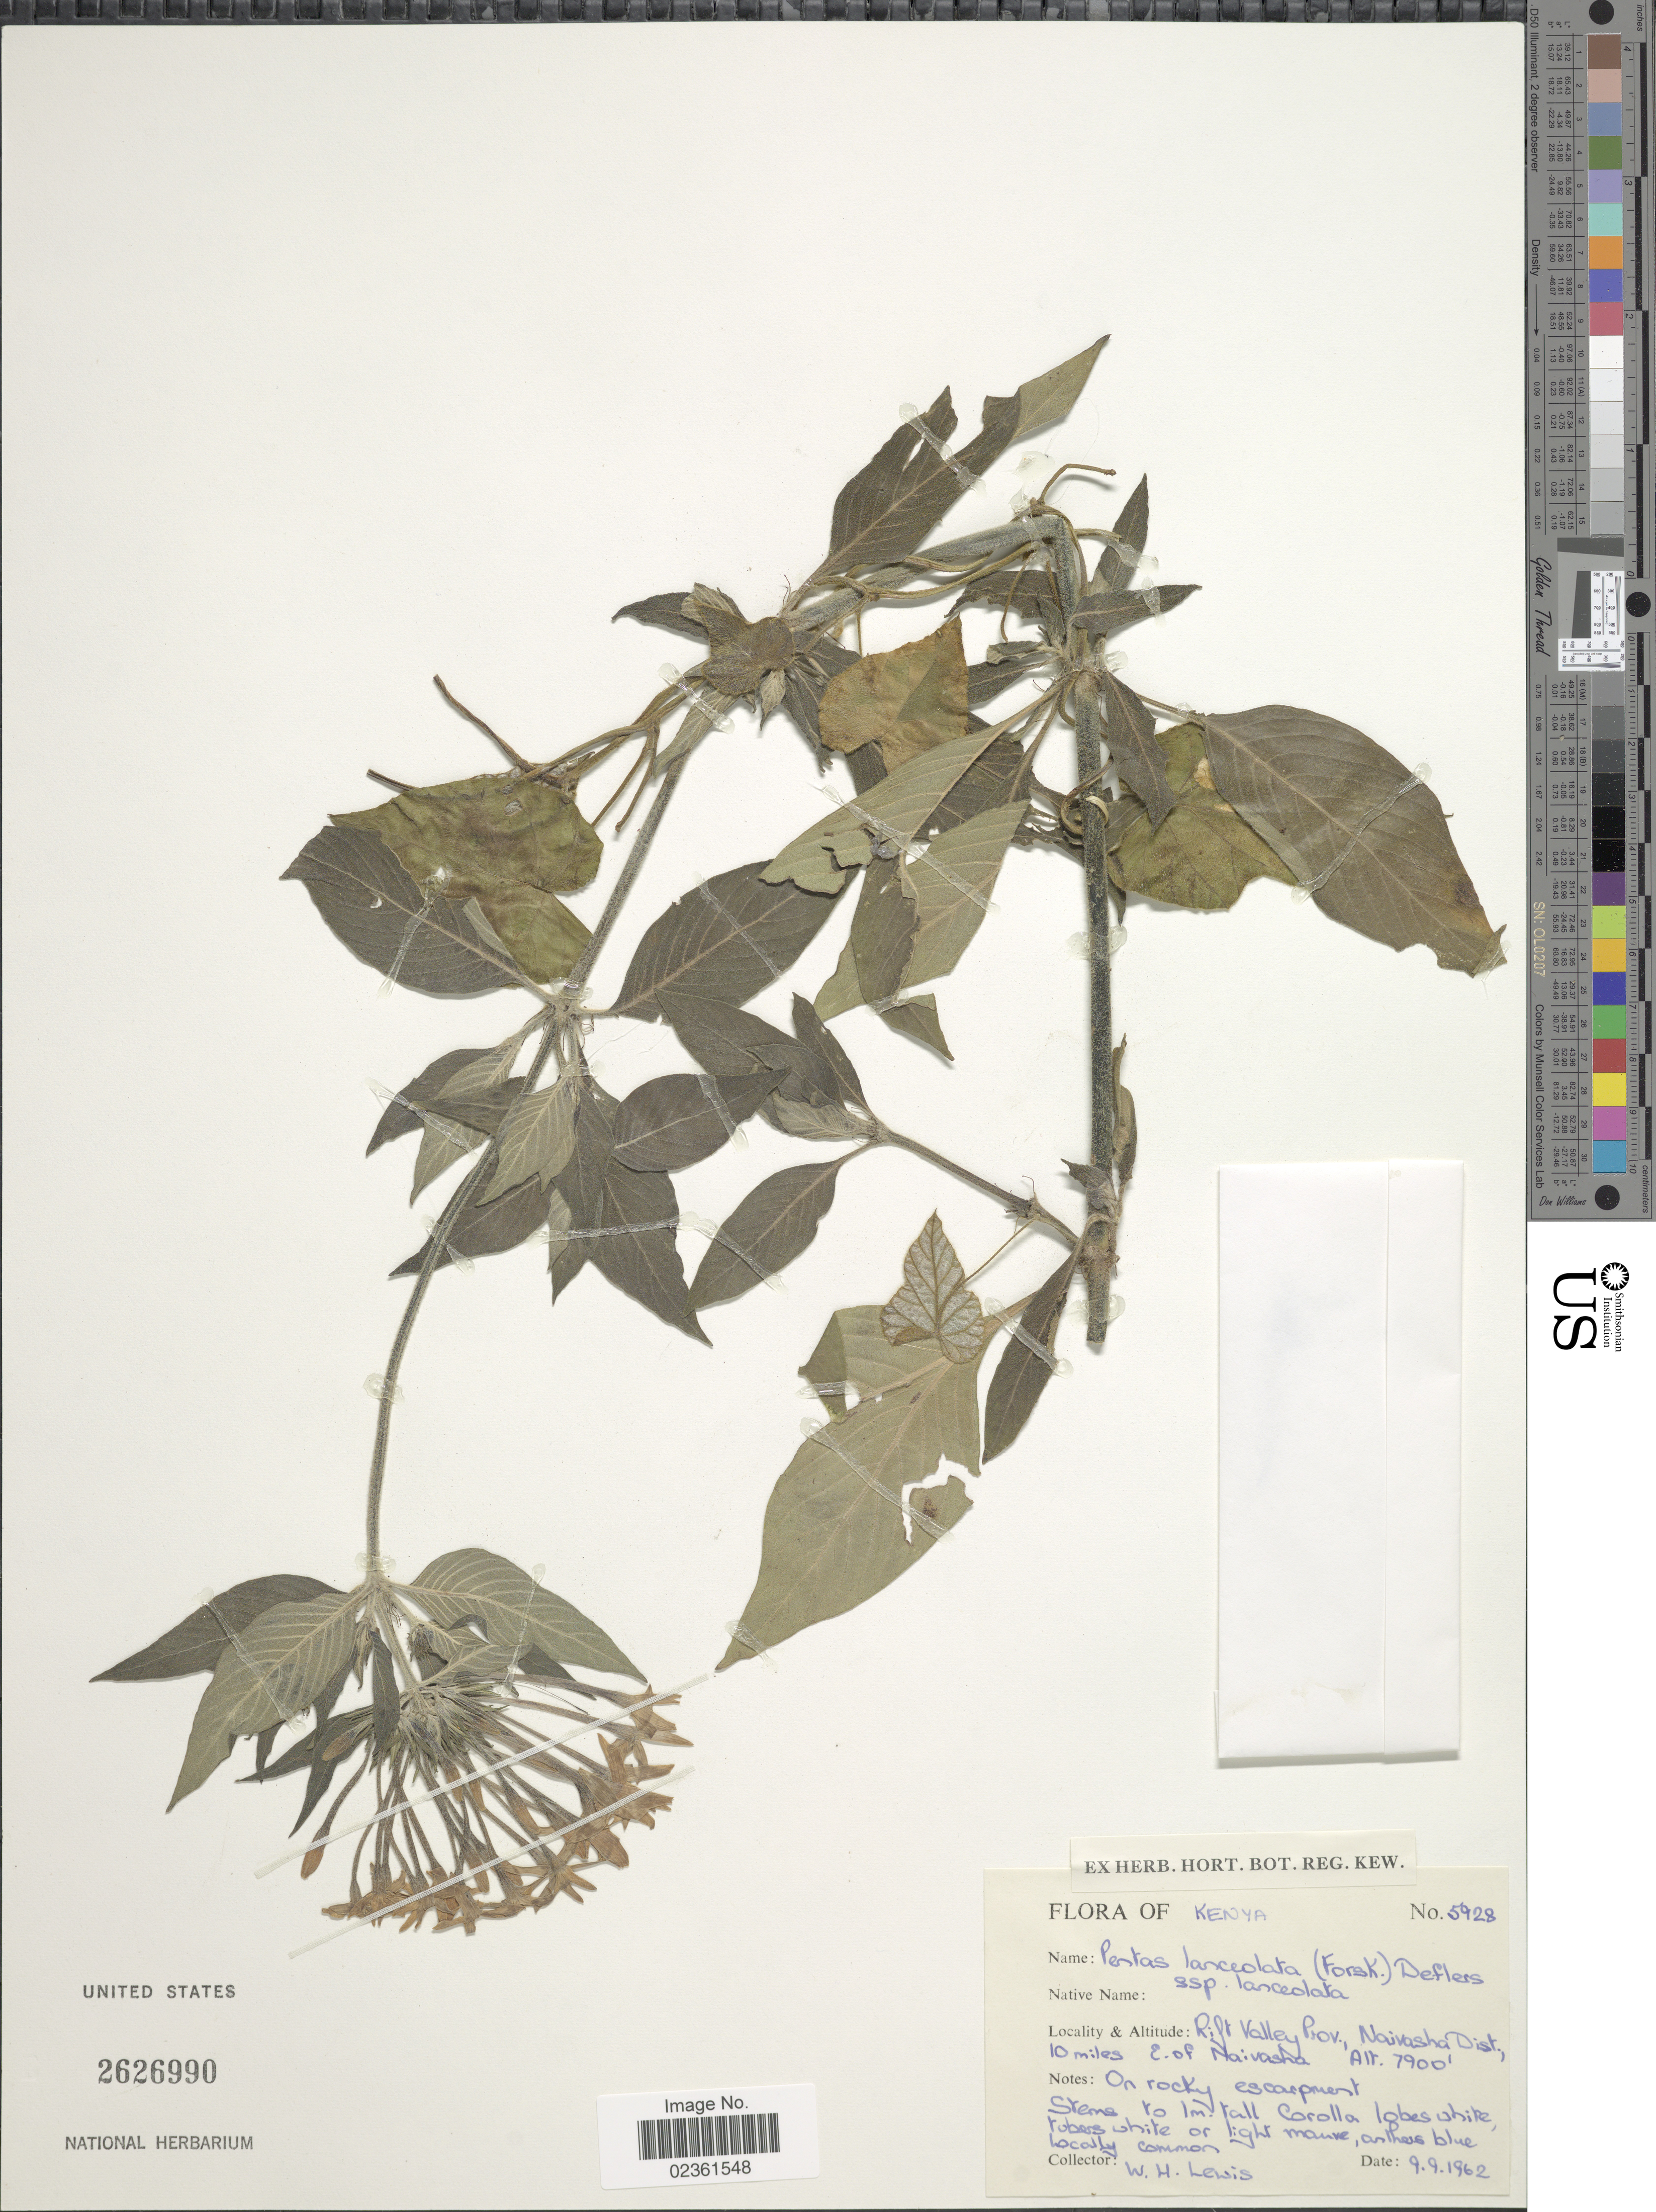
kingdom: Plantae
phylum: Tracheophyta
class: Magnoliopsida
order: Gentianales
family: Rubiaceae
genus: Pentas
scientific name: Pentas lanceolata subsp. lanceolata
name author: (Forssk.) Deflers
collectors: W. H. Lewis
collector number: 5928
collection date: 1962-09-09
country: Kenya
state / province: Nakuru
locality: Naivasha Dist., 10 miles E. of Naivasha, on rocky escarpment.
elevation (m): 2408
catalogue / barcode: US 2626990